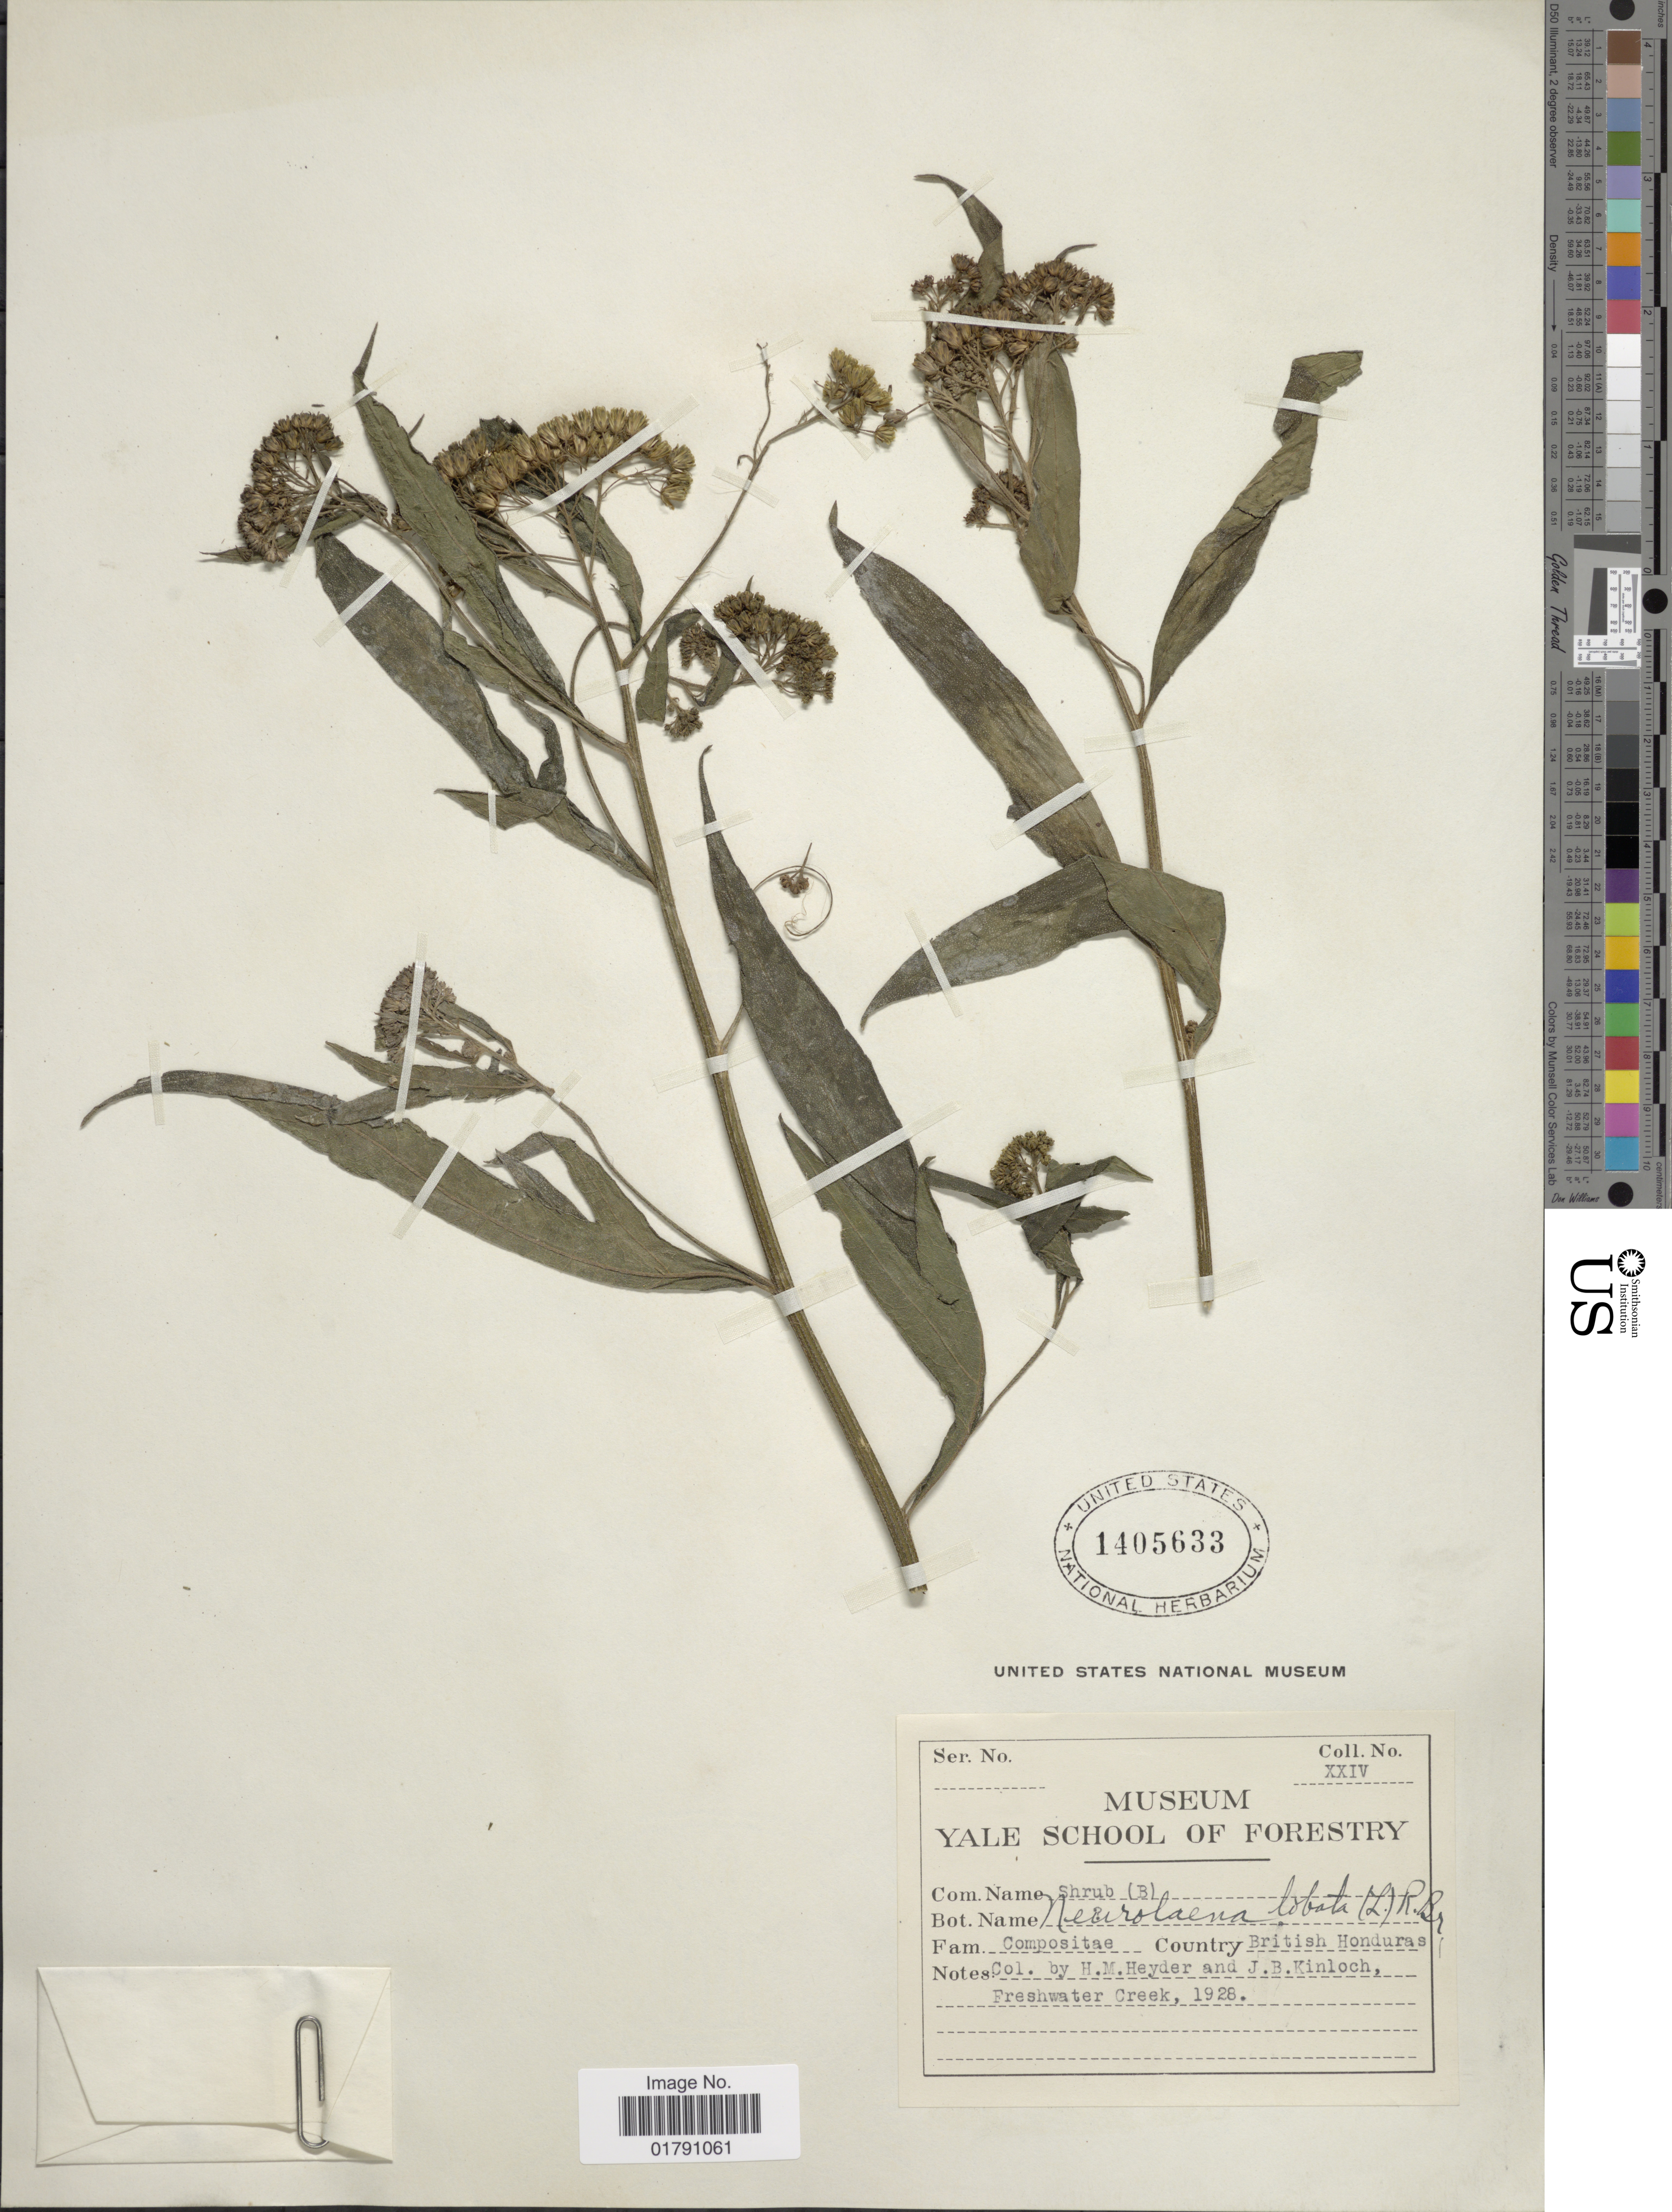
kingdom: Plantae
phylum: Tracheophyta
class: Magnoliopsida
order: Asterales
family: Asteraceae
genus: Neurolaena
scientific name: Neurolaena lobata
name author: (L.) R. Br. ex Cass.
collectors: H. Heyder & J. Kinloch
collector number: XX1V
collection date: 1928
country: Belize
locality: British Honduras, Freshwater Creek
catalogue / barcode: US 1405633